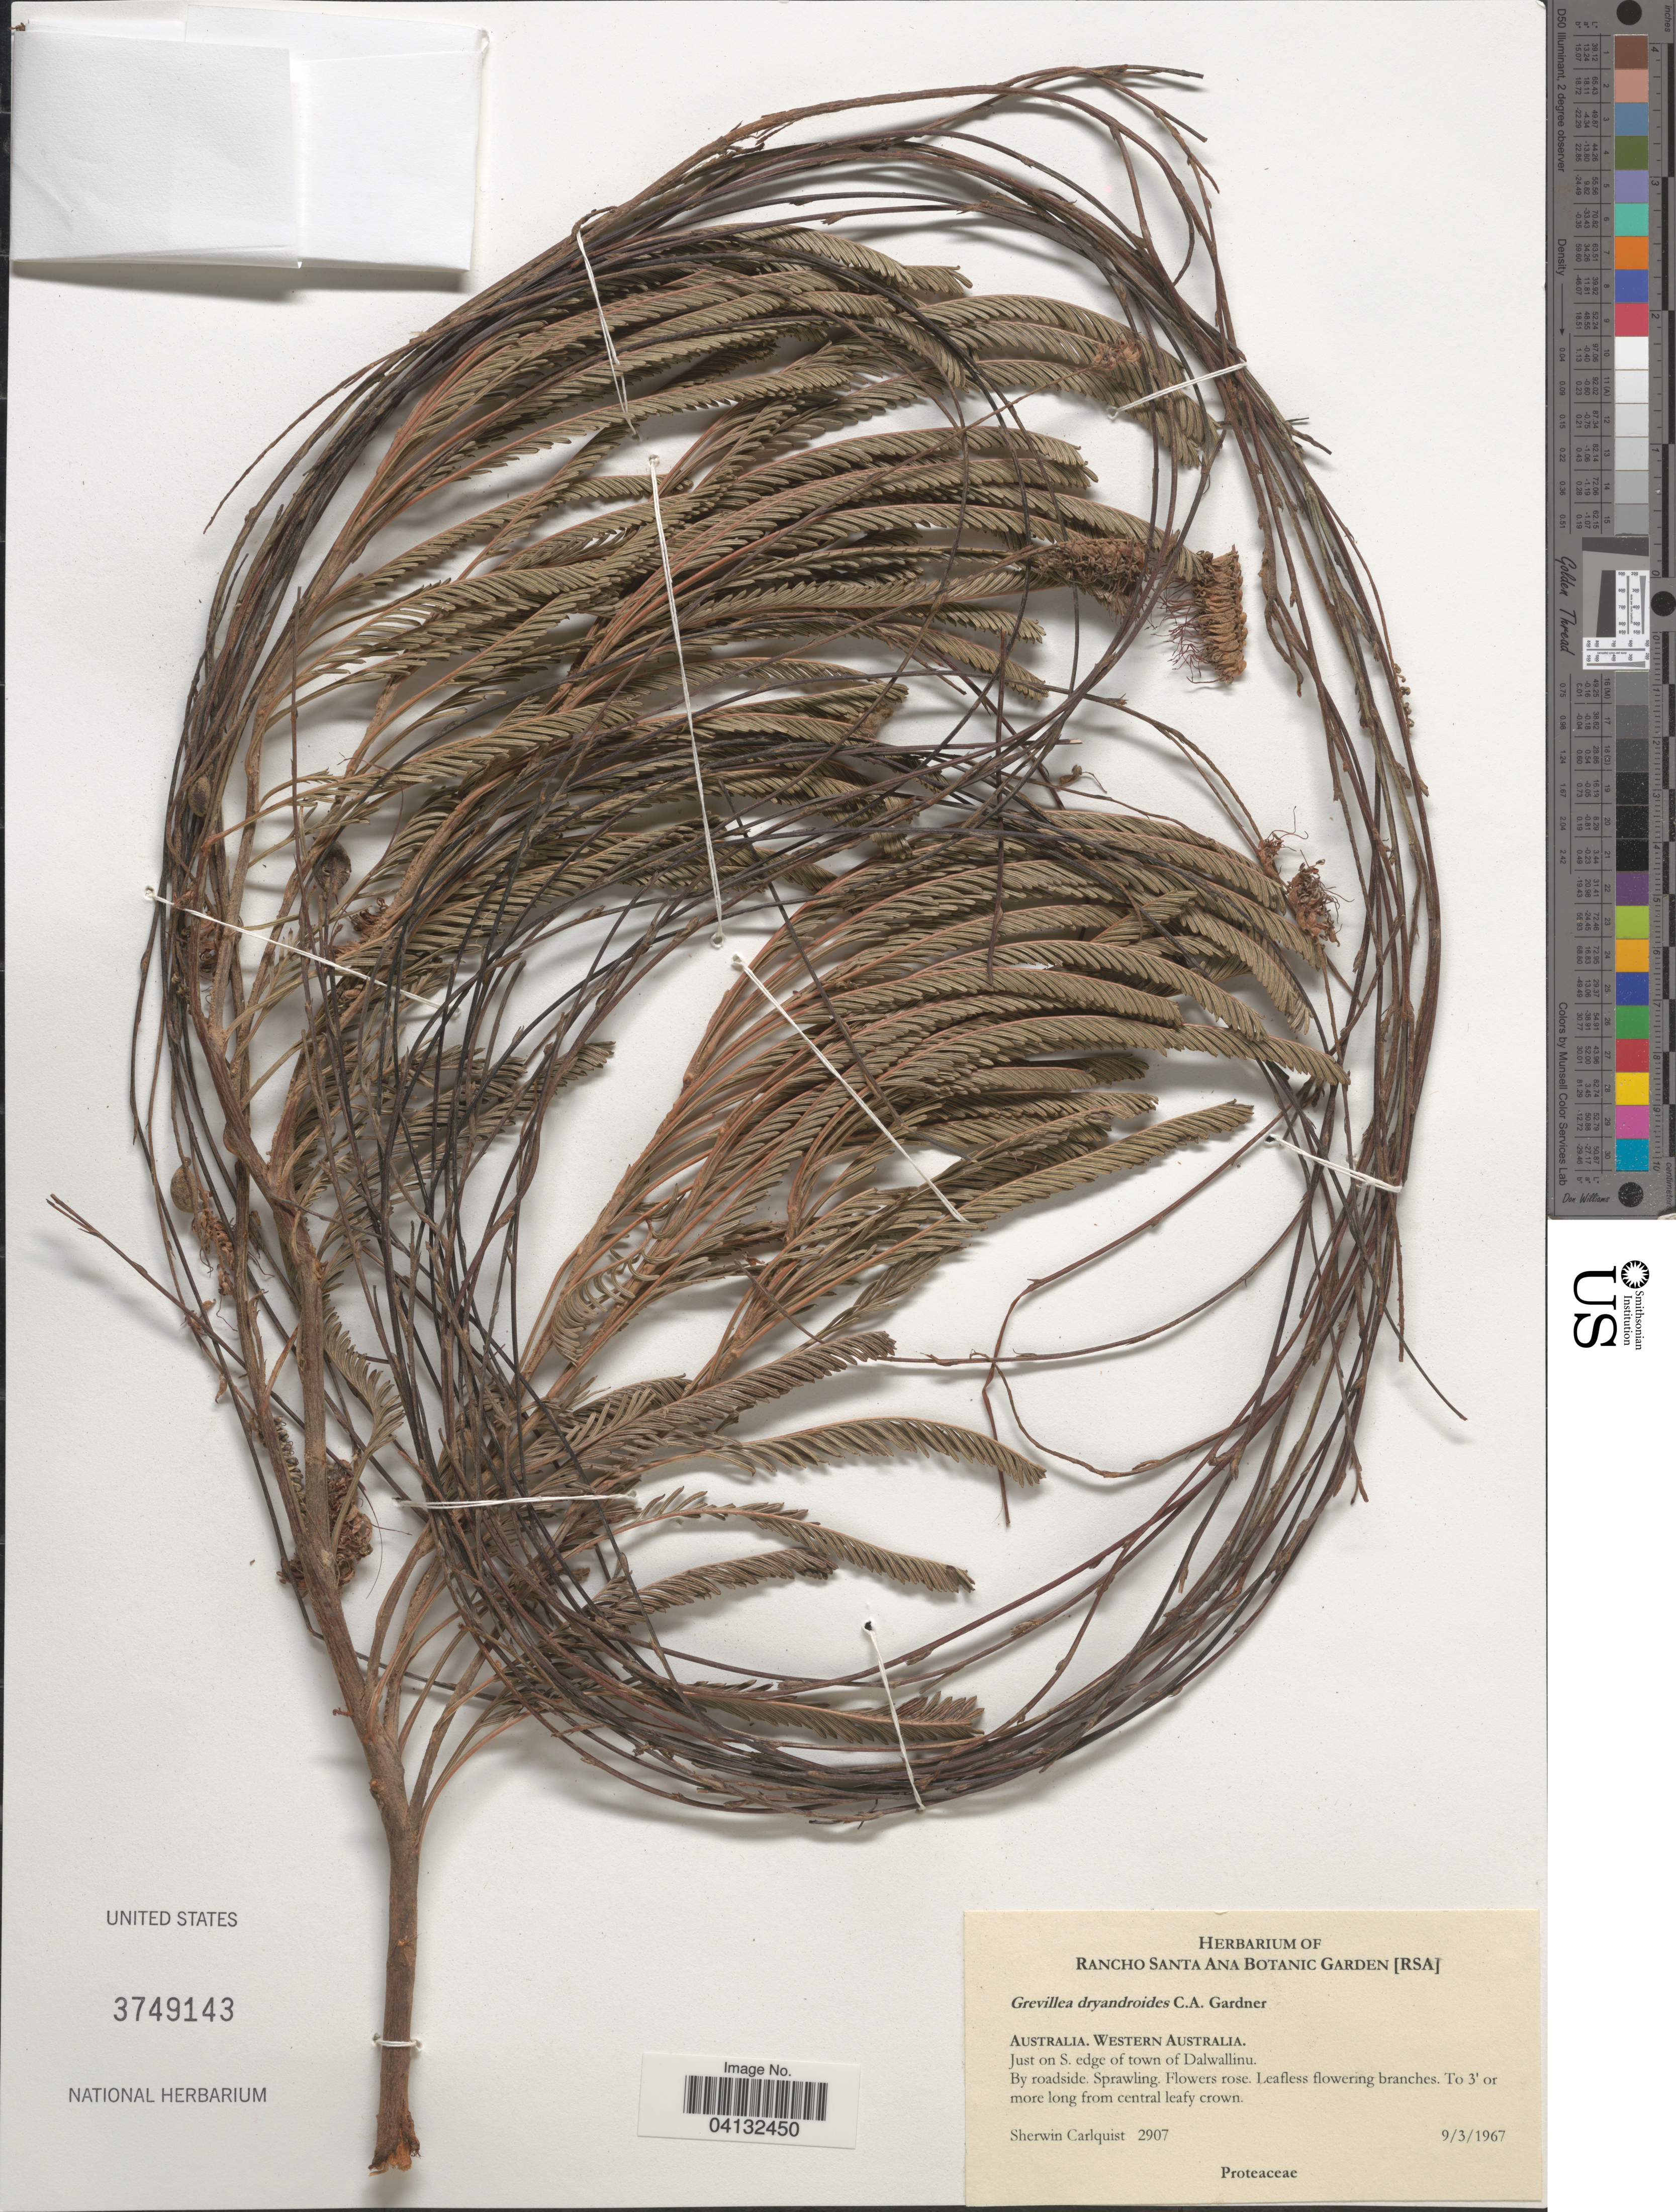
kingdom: Plantae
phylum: Tracheophyta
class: Magnoliopsida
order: Proteales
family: Proteaceae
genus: Grevillea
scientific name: Grevillea dryandroides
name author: C.A. Gardner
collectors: S. Carlquist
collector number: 2907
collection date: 1967-03-09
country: Australia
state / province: Western Australia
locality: Just on S. edge of town of Dalwallinu.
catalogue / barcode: US 3749143